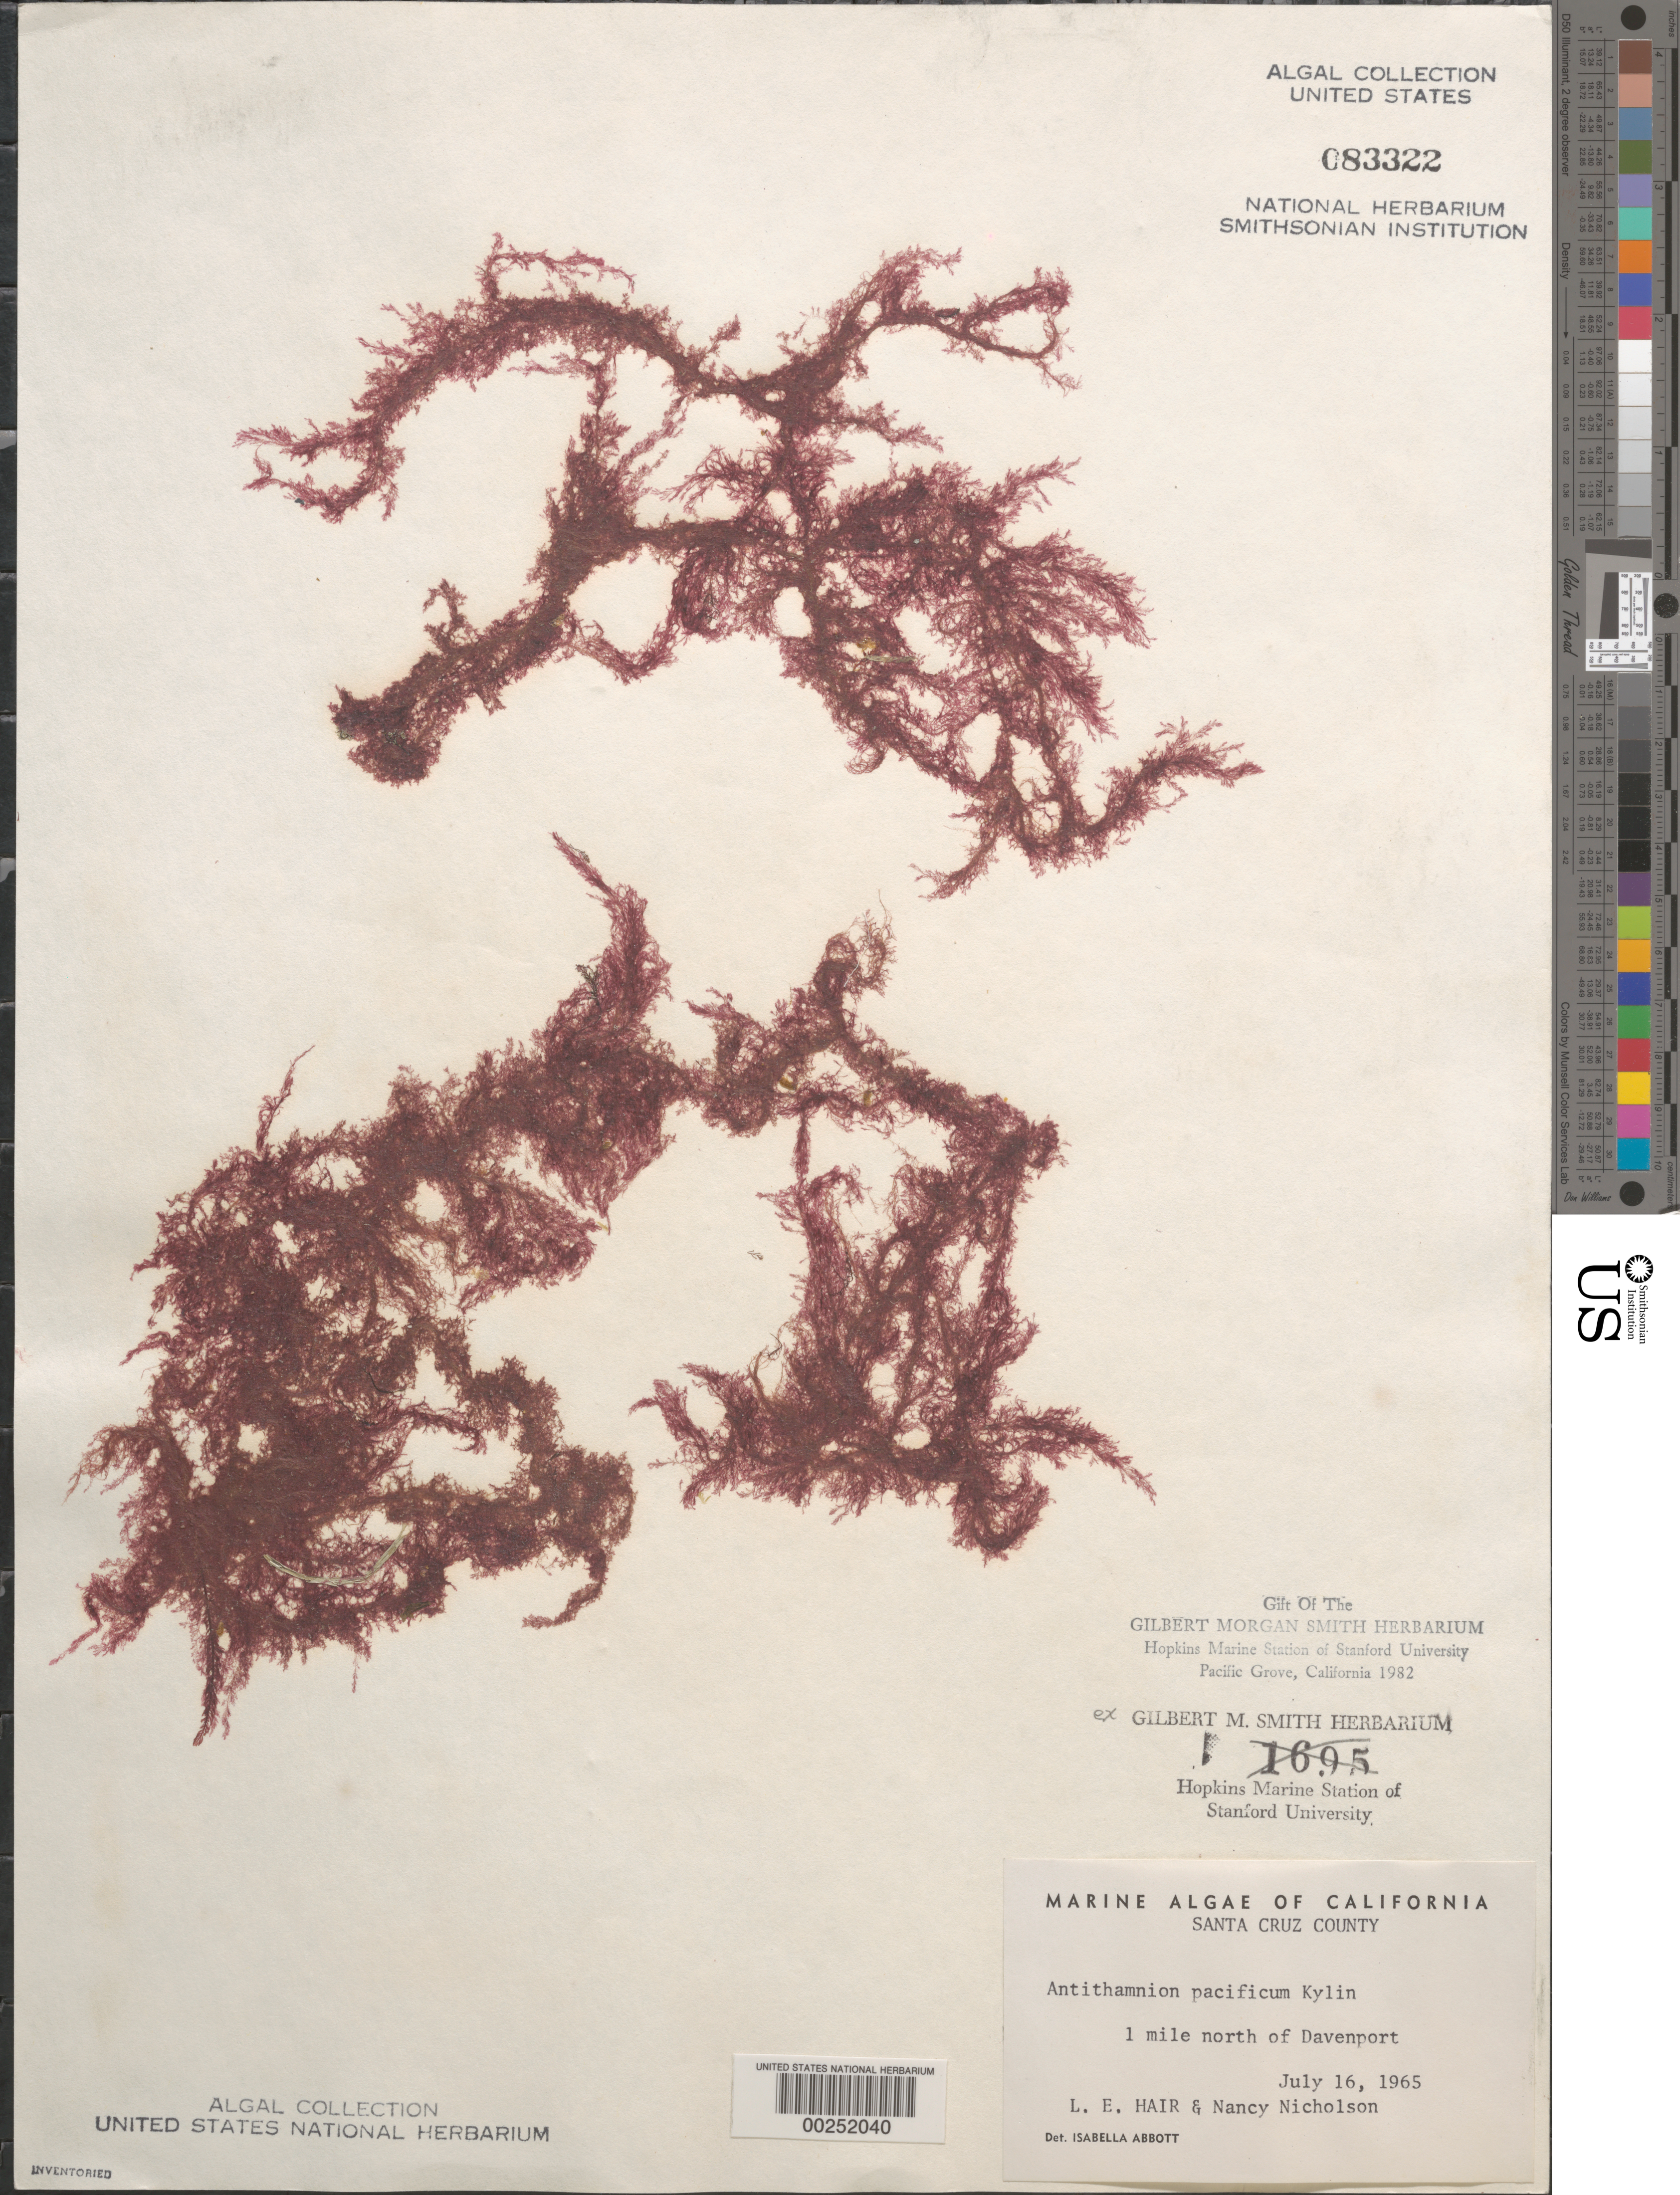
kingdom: Plantae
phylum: Rhodophyta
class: Florideophyceae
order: Ceramiales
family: Ceramiaceae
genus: Antithamnionella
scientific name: Antithamnionella pacifica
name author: (Harv.) Wollaston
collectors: L. Hair & N. Nicholson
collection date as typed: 16 Jul 1965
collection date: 1965-07-16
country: United States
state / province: California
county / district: Santa Cruz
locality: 1 mile north of Davenport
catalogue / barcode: US 83322